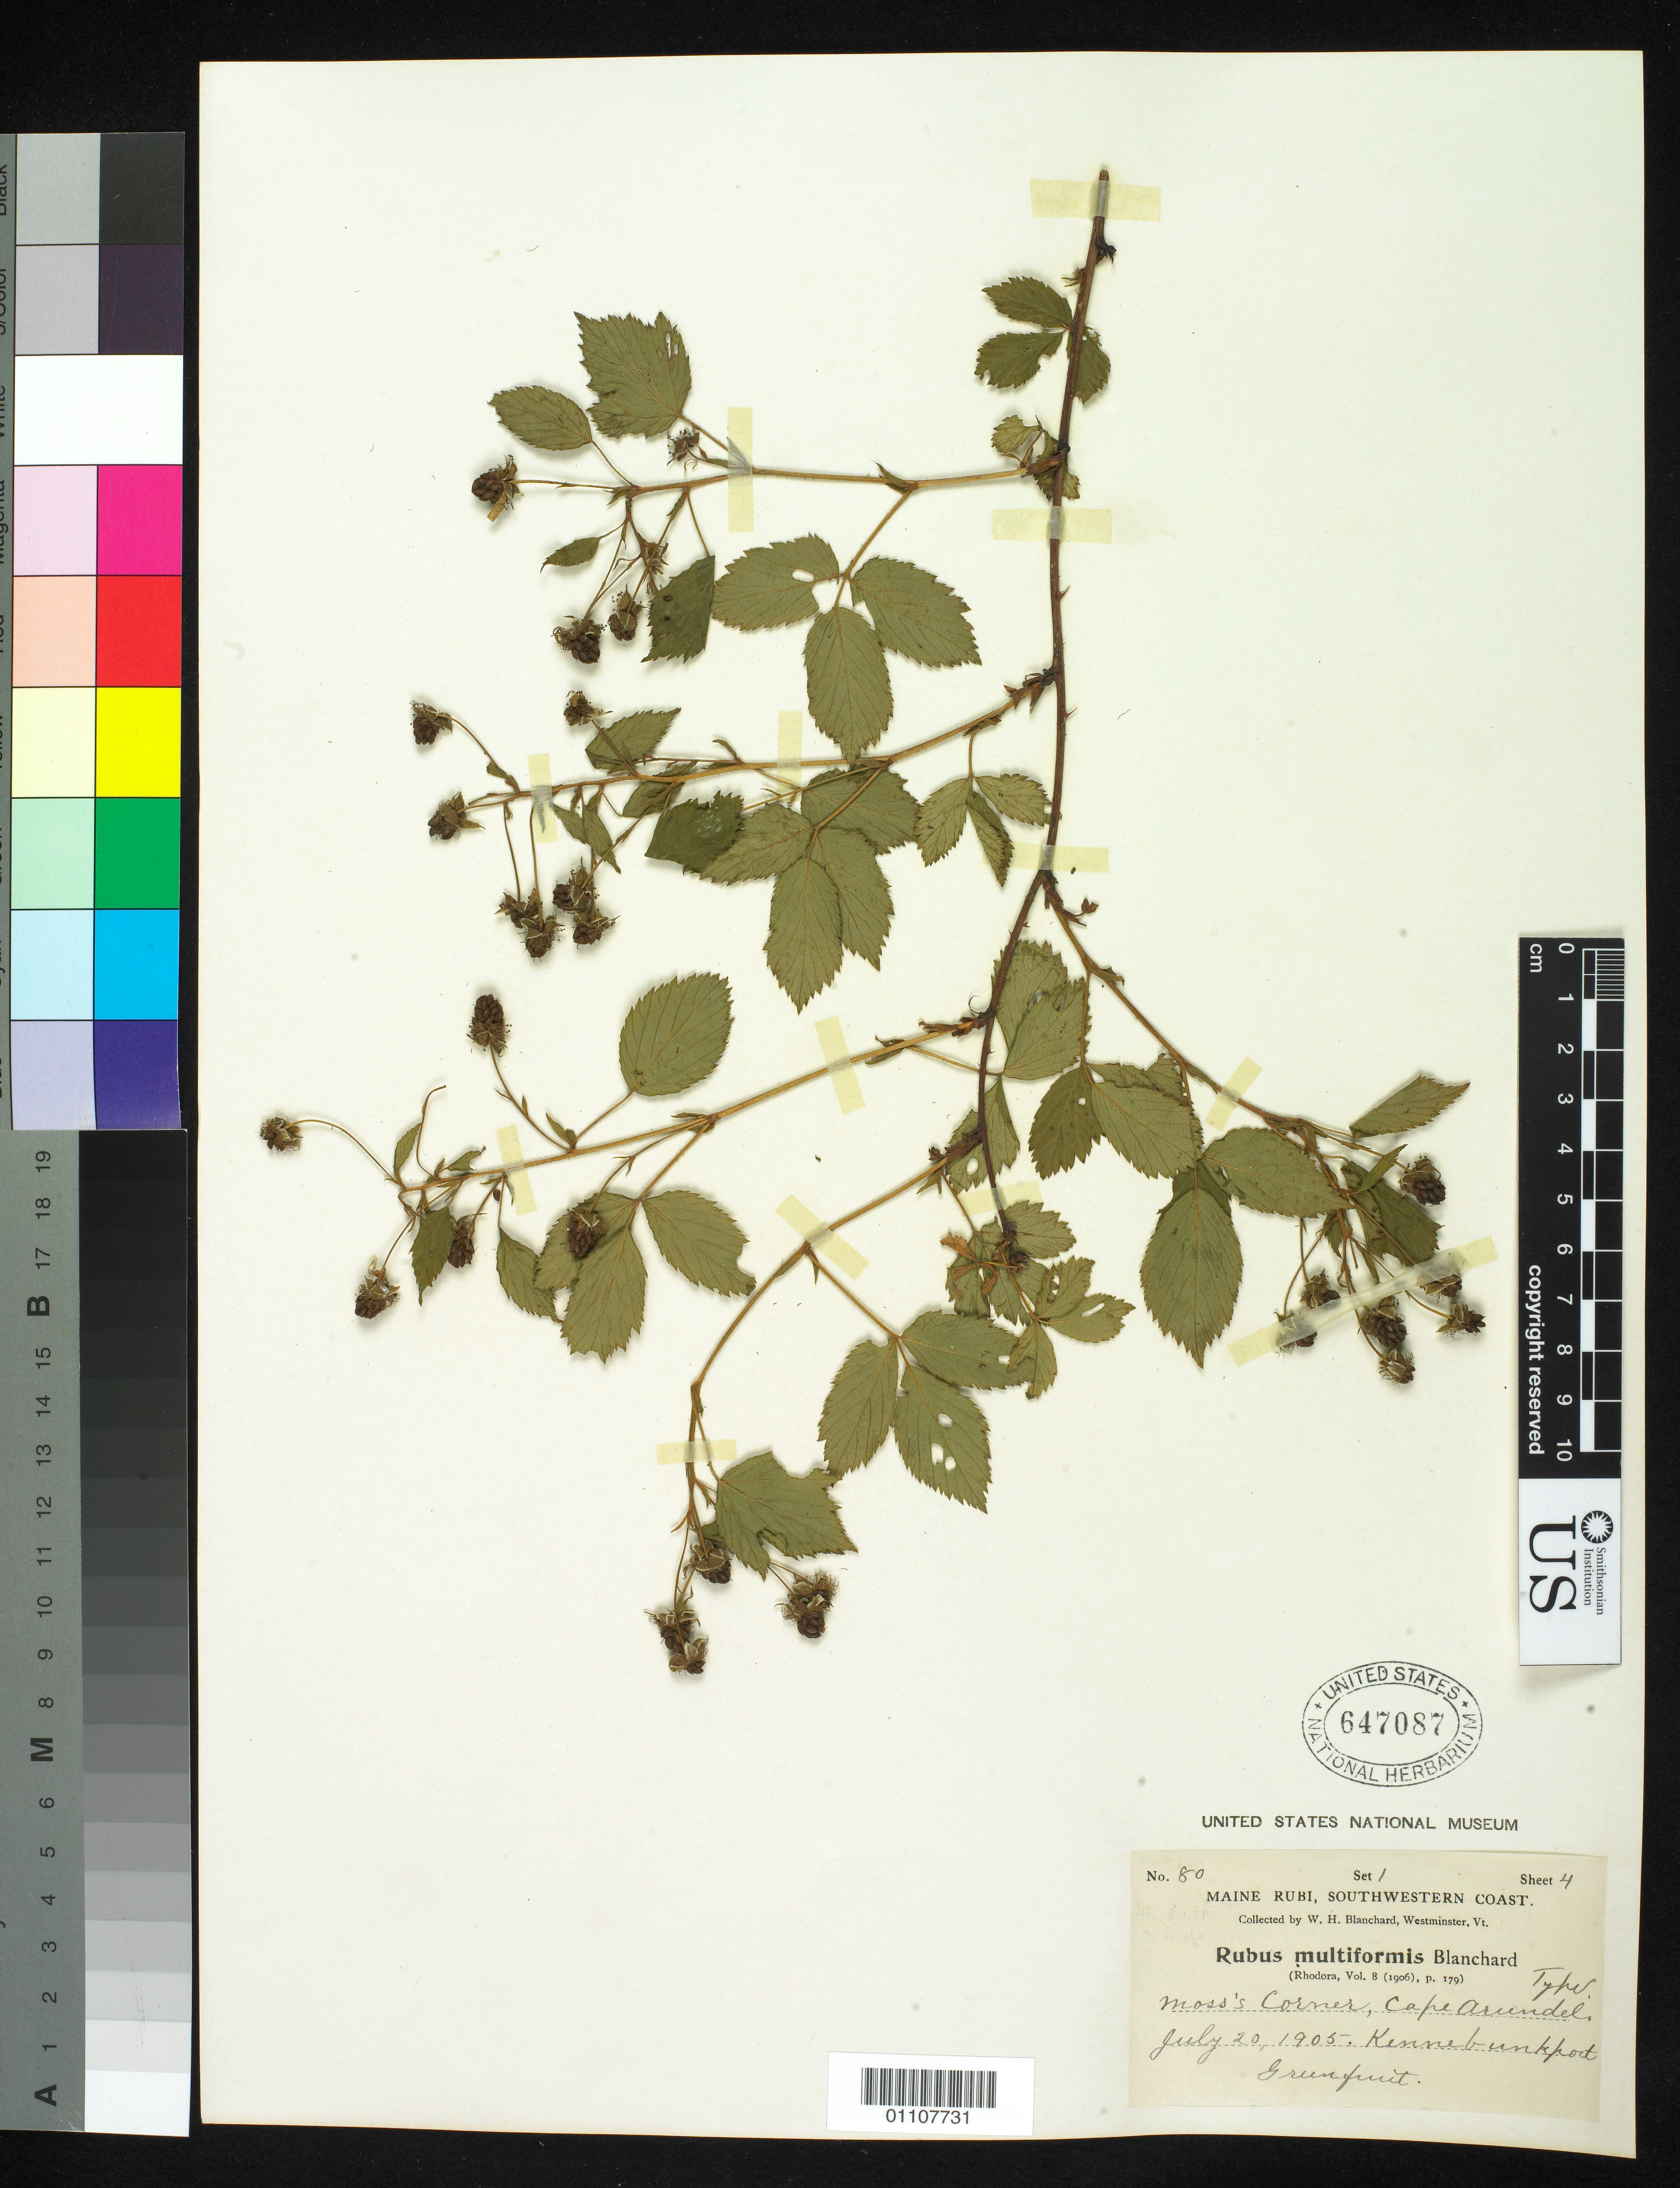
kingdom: Plantae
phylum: Tracheophyta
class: Magnoliopsida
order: Rosales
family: Rosaceae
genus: Rubus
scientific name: Rubus multiformis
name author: Blanch.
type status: Syntype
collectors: W. H. Blanchard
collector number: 80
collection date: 1905-07-20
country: United States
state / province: Maine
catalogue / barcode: US 647087